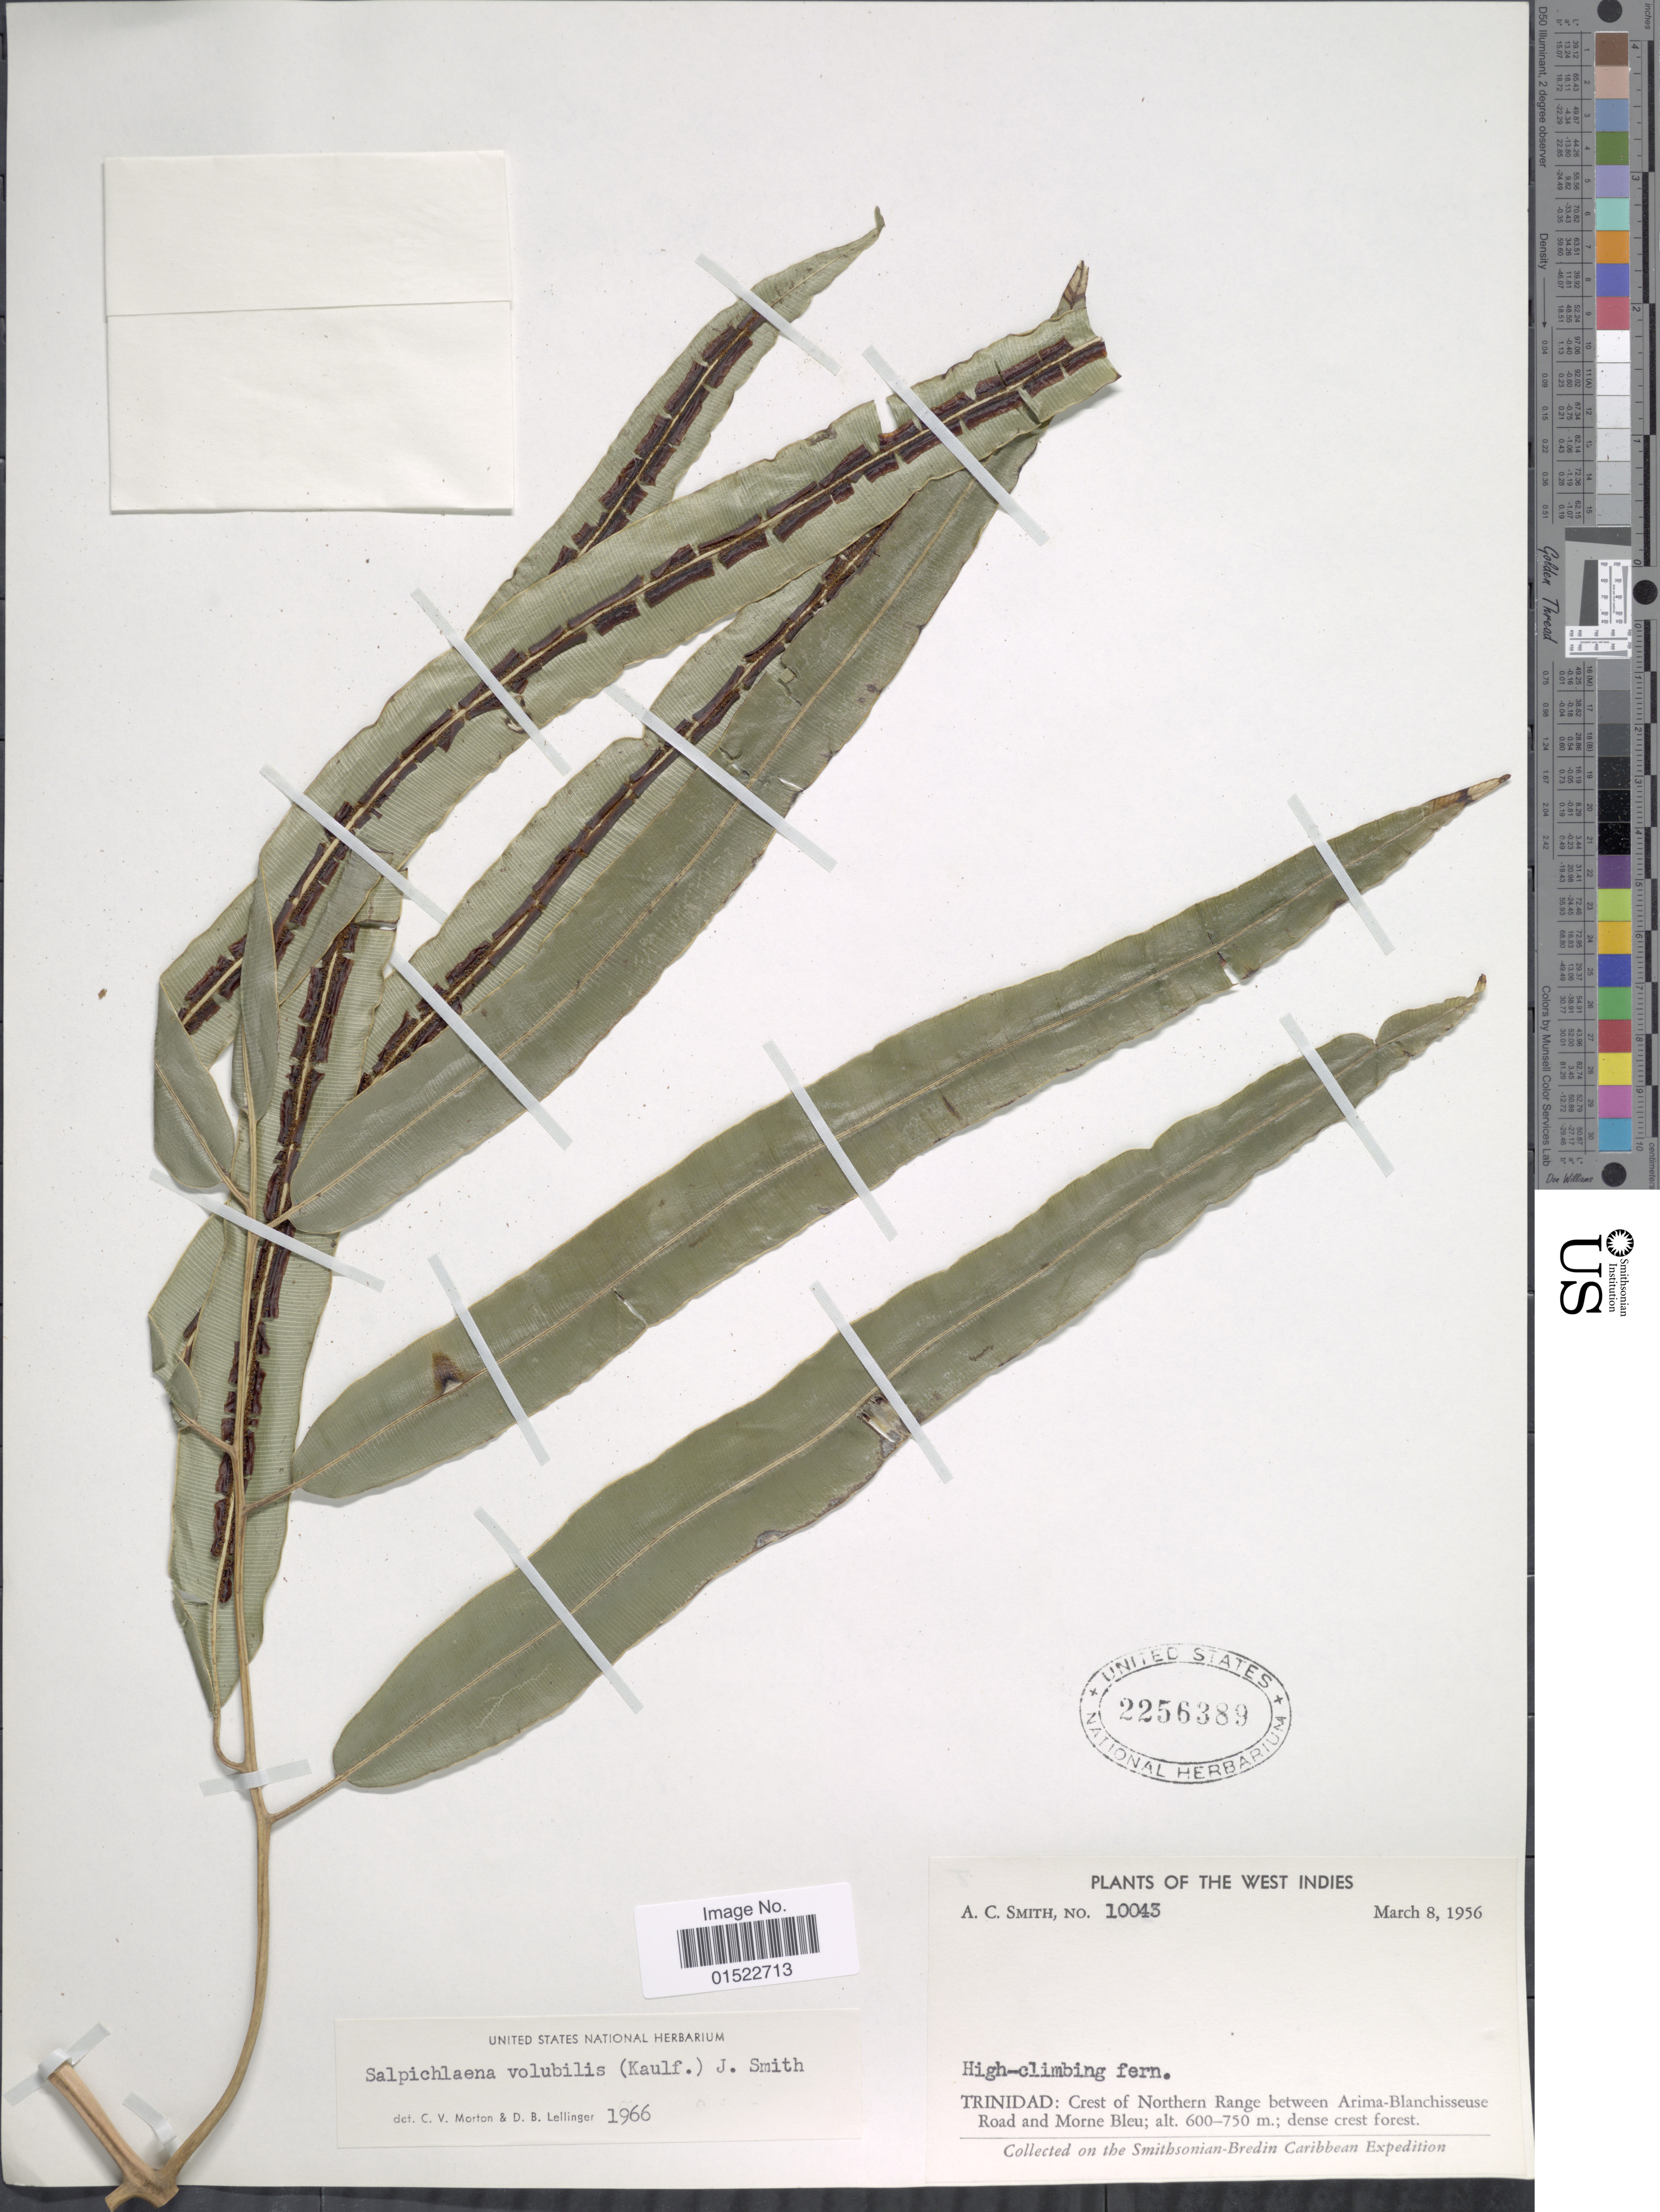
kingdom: Plantae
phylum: Tracheophyta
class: Polypodiopsida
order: Polypodiales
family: Blechnaceae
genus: Salpichlaena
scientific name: Salpichlaena volubilis subsp. volubilis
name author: (Kaulf.) J. Sm.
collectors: A. C. Smith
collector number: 10043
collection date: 1956-03-08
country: Trinidad and Tobago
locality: Trinidad: Crest of Northern Range between Arima-Blanchisseuse Road to Morne Bleu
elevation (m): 600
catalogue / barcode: US 2256389